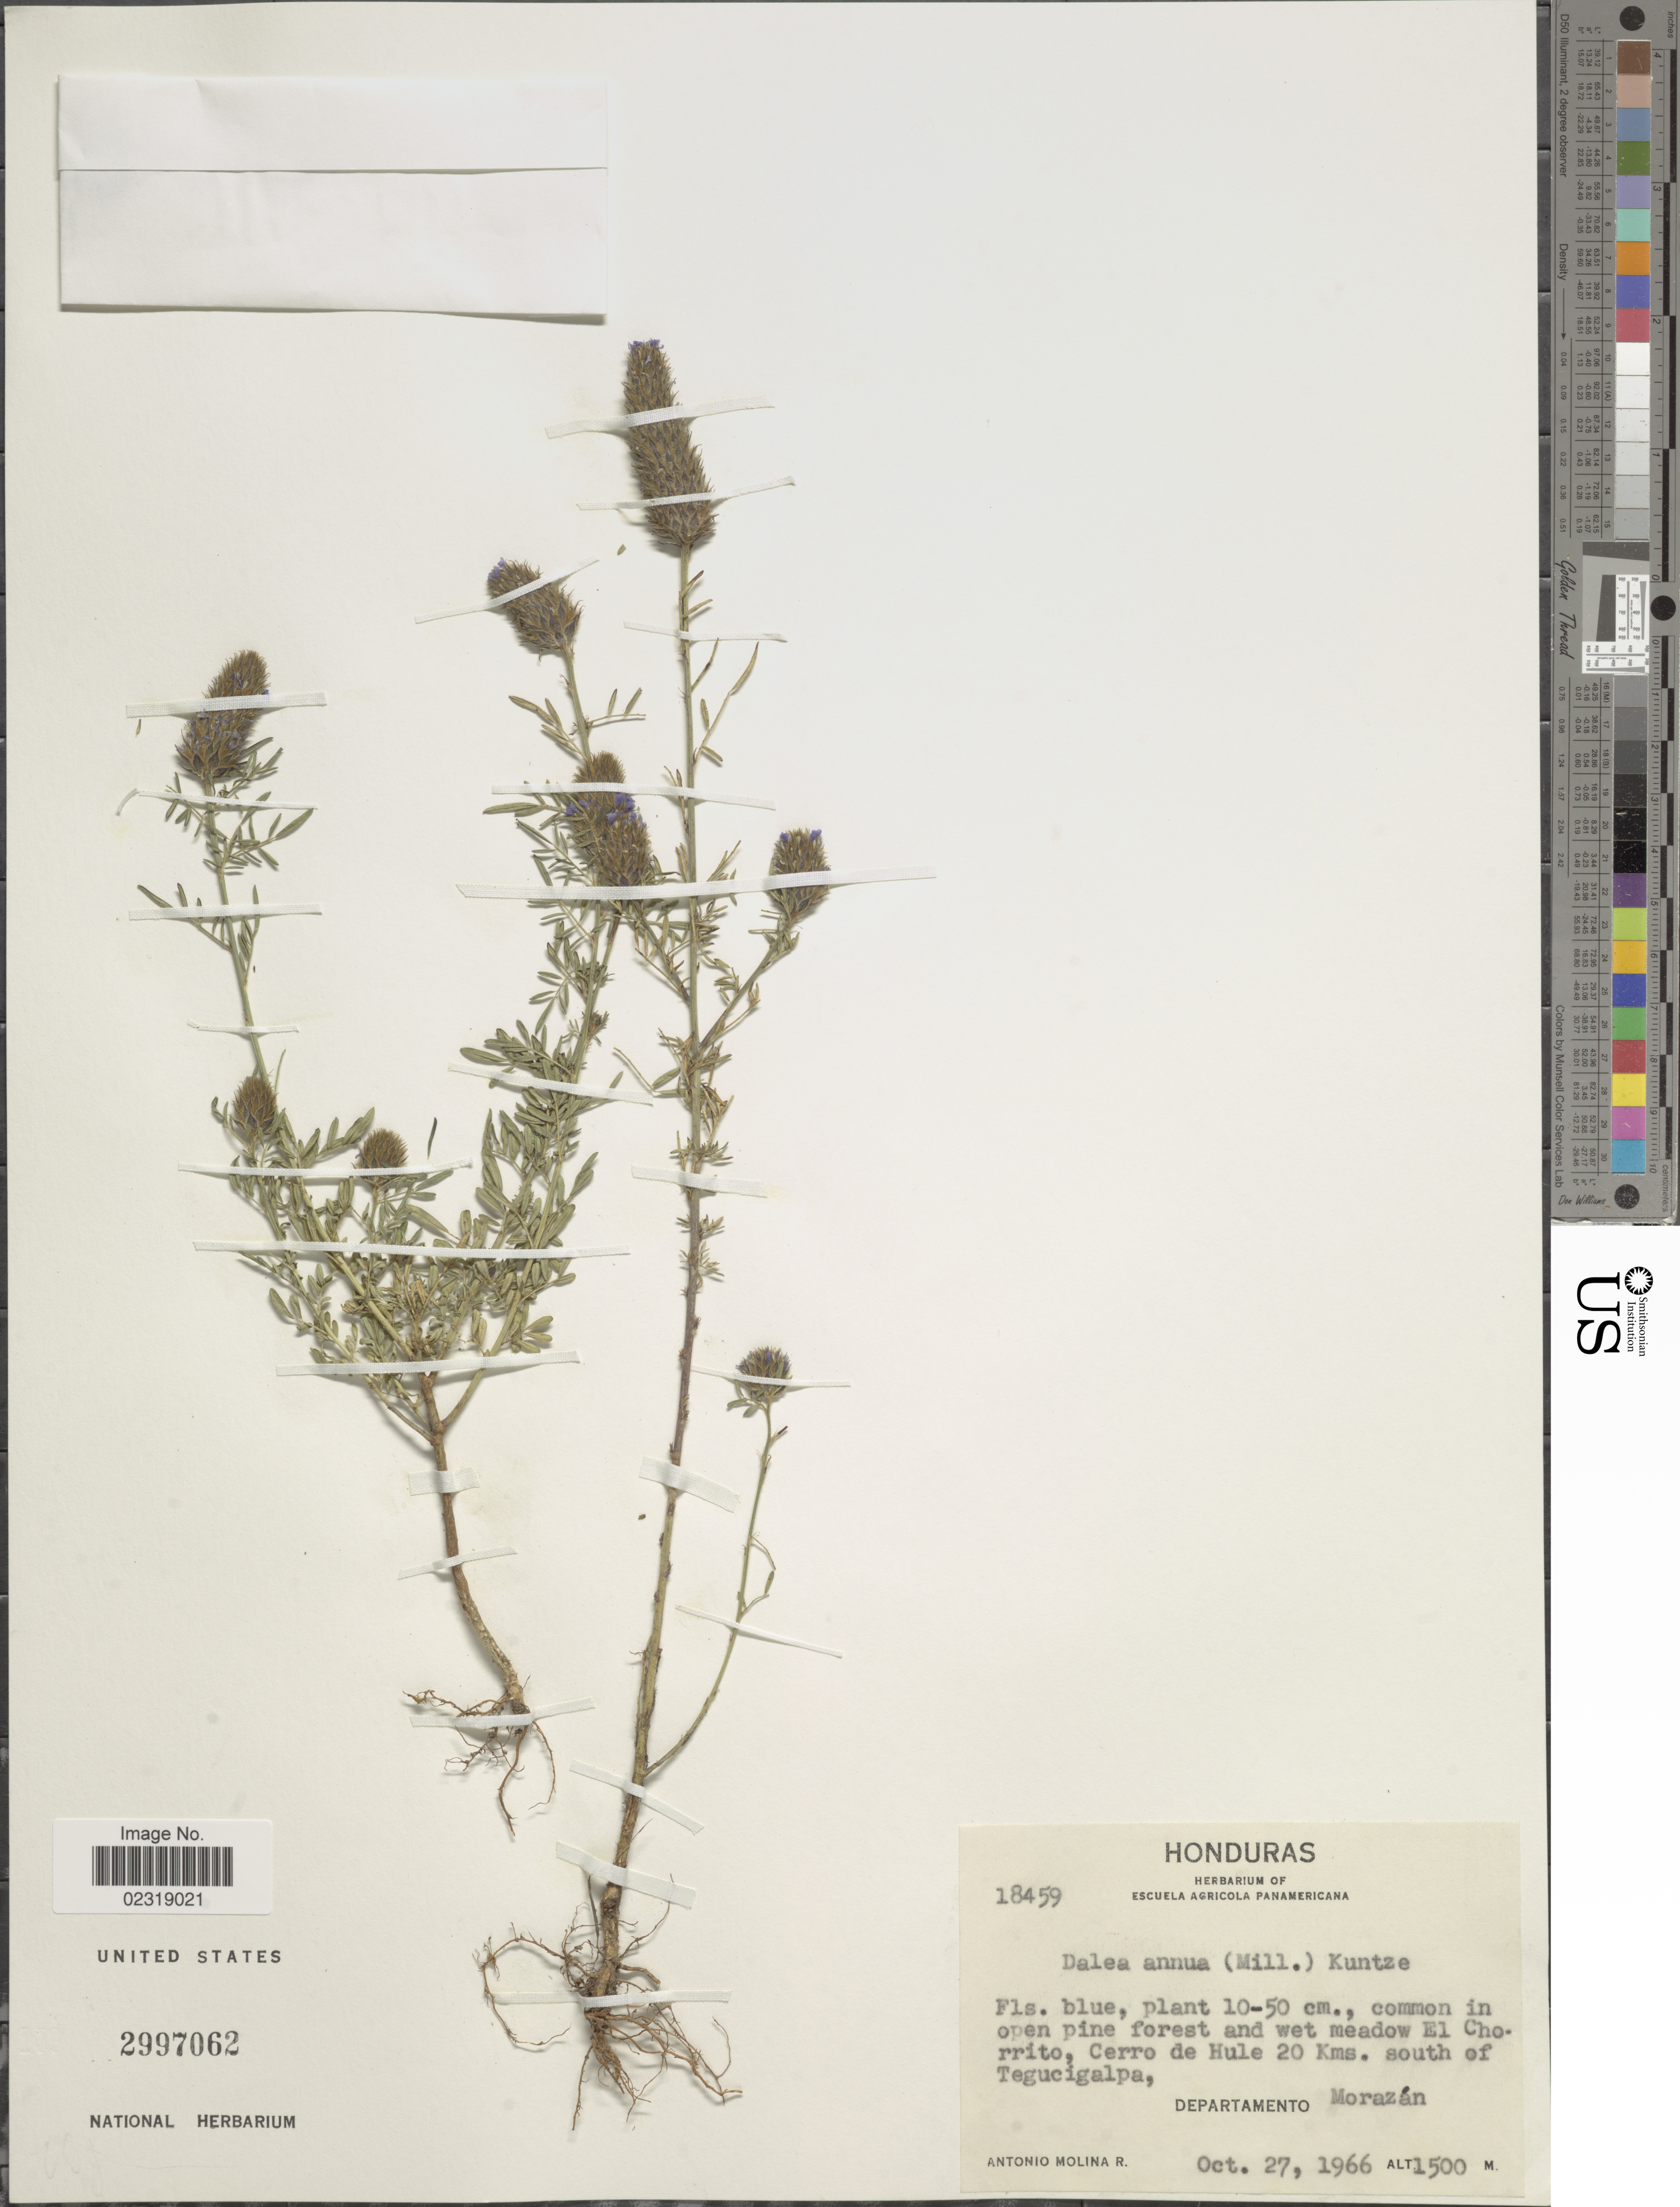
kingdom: Plantae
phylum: Tracheophyta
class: Magnoliopsida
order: Fabales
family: Fabaceae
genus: Dalea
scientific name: Dalea cliffortiana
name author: Willd.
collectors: A. Molina R.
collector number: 18459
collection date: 1966-10-27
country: Honduras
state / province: Fco. Morazán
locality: Departamento Morazan, El Chorrito, Cerro de Hule 20 Kms, south of Tegucigalpa.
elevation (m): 1500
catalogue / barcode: US 2997062